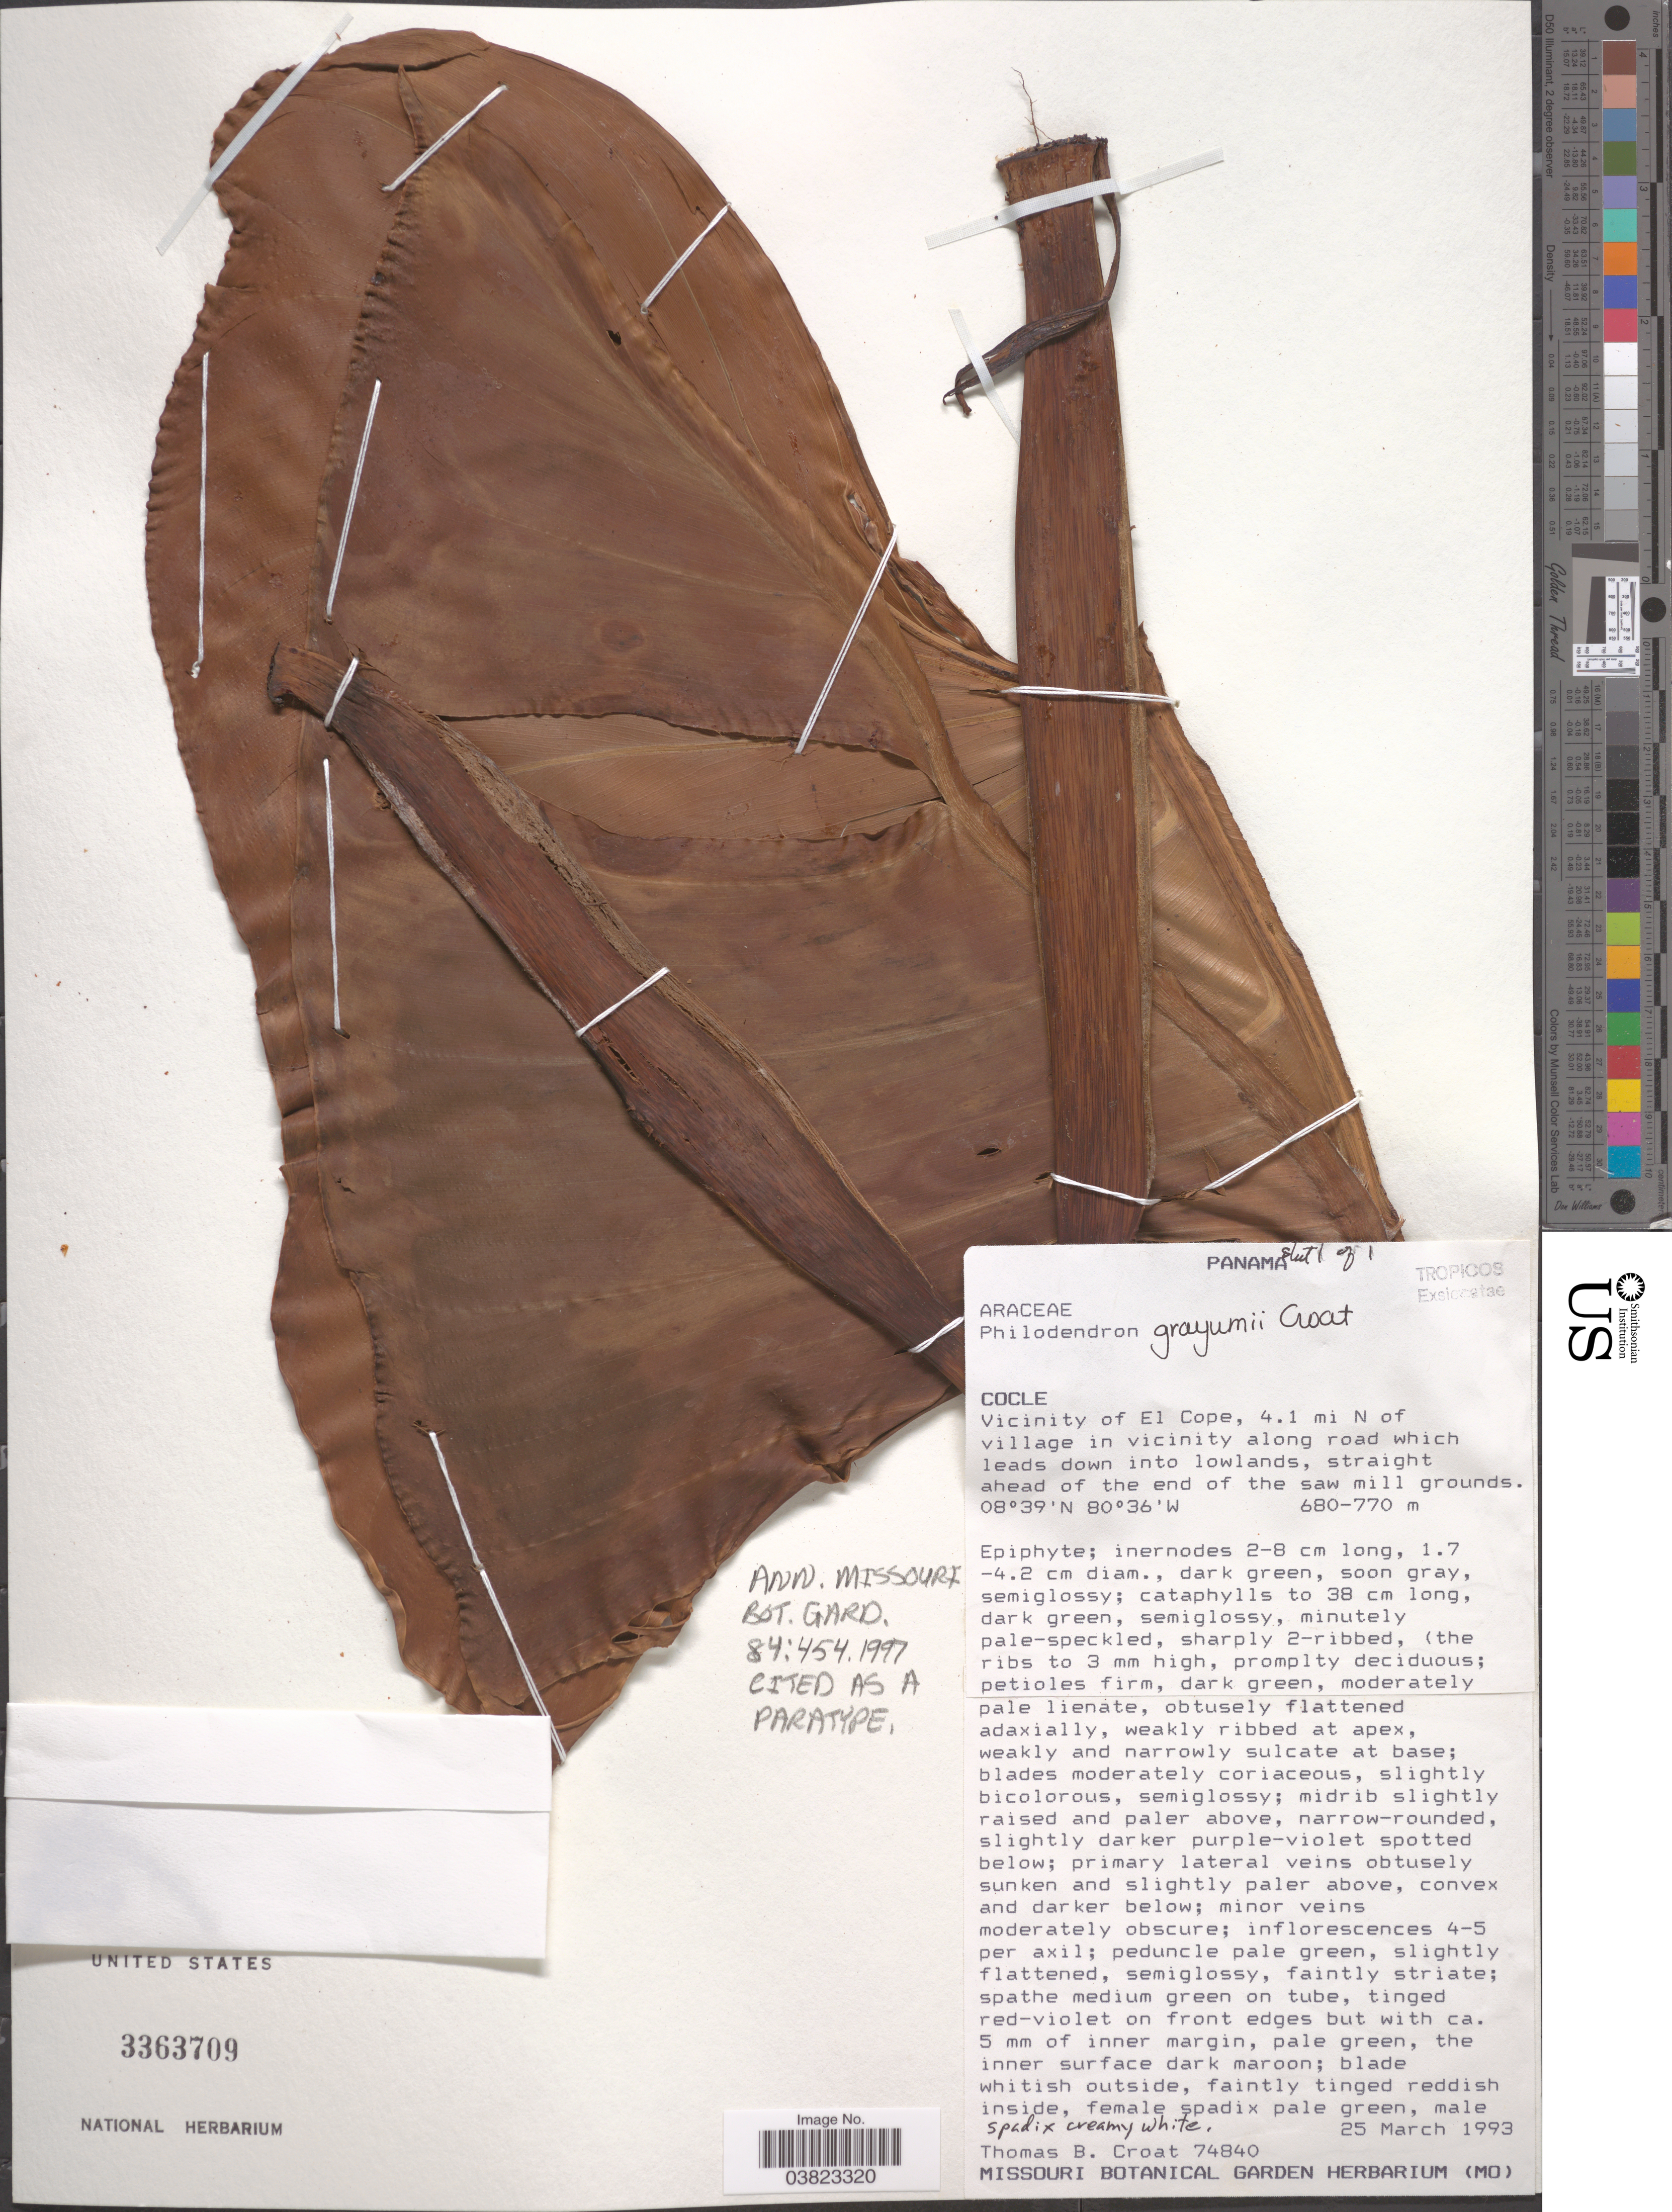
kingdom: Plantae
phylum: Tracheophyta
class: Liliopsida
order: Alismatales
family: Araceae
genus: Philodendron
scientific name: Philodendron grayumii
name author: Croat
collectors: T. B. Croat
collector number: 74840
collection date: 1993-03-25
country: Panama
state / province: Cocle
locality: Vicinity of El Cope, 4.1 mi N of village in vicinity along road which leads down into lowlands, straight ahead of the end of the saw mill grounds.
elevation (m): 680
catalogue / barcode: US 3363709